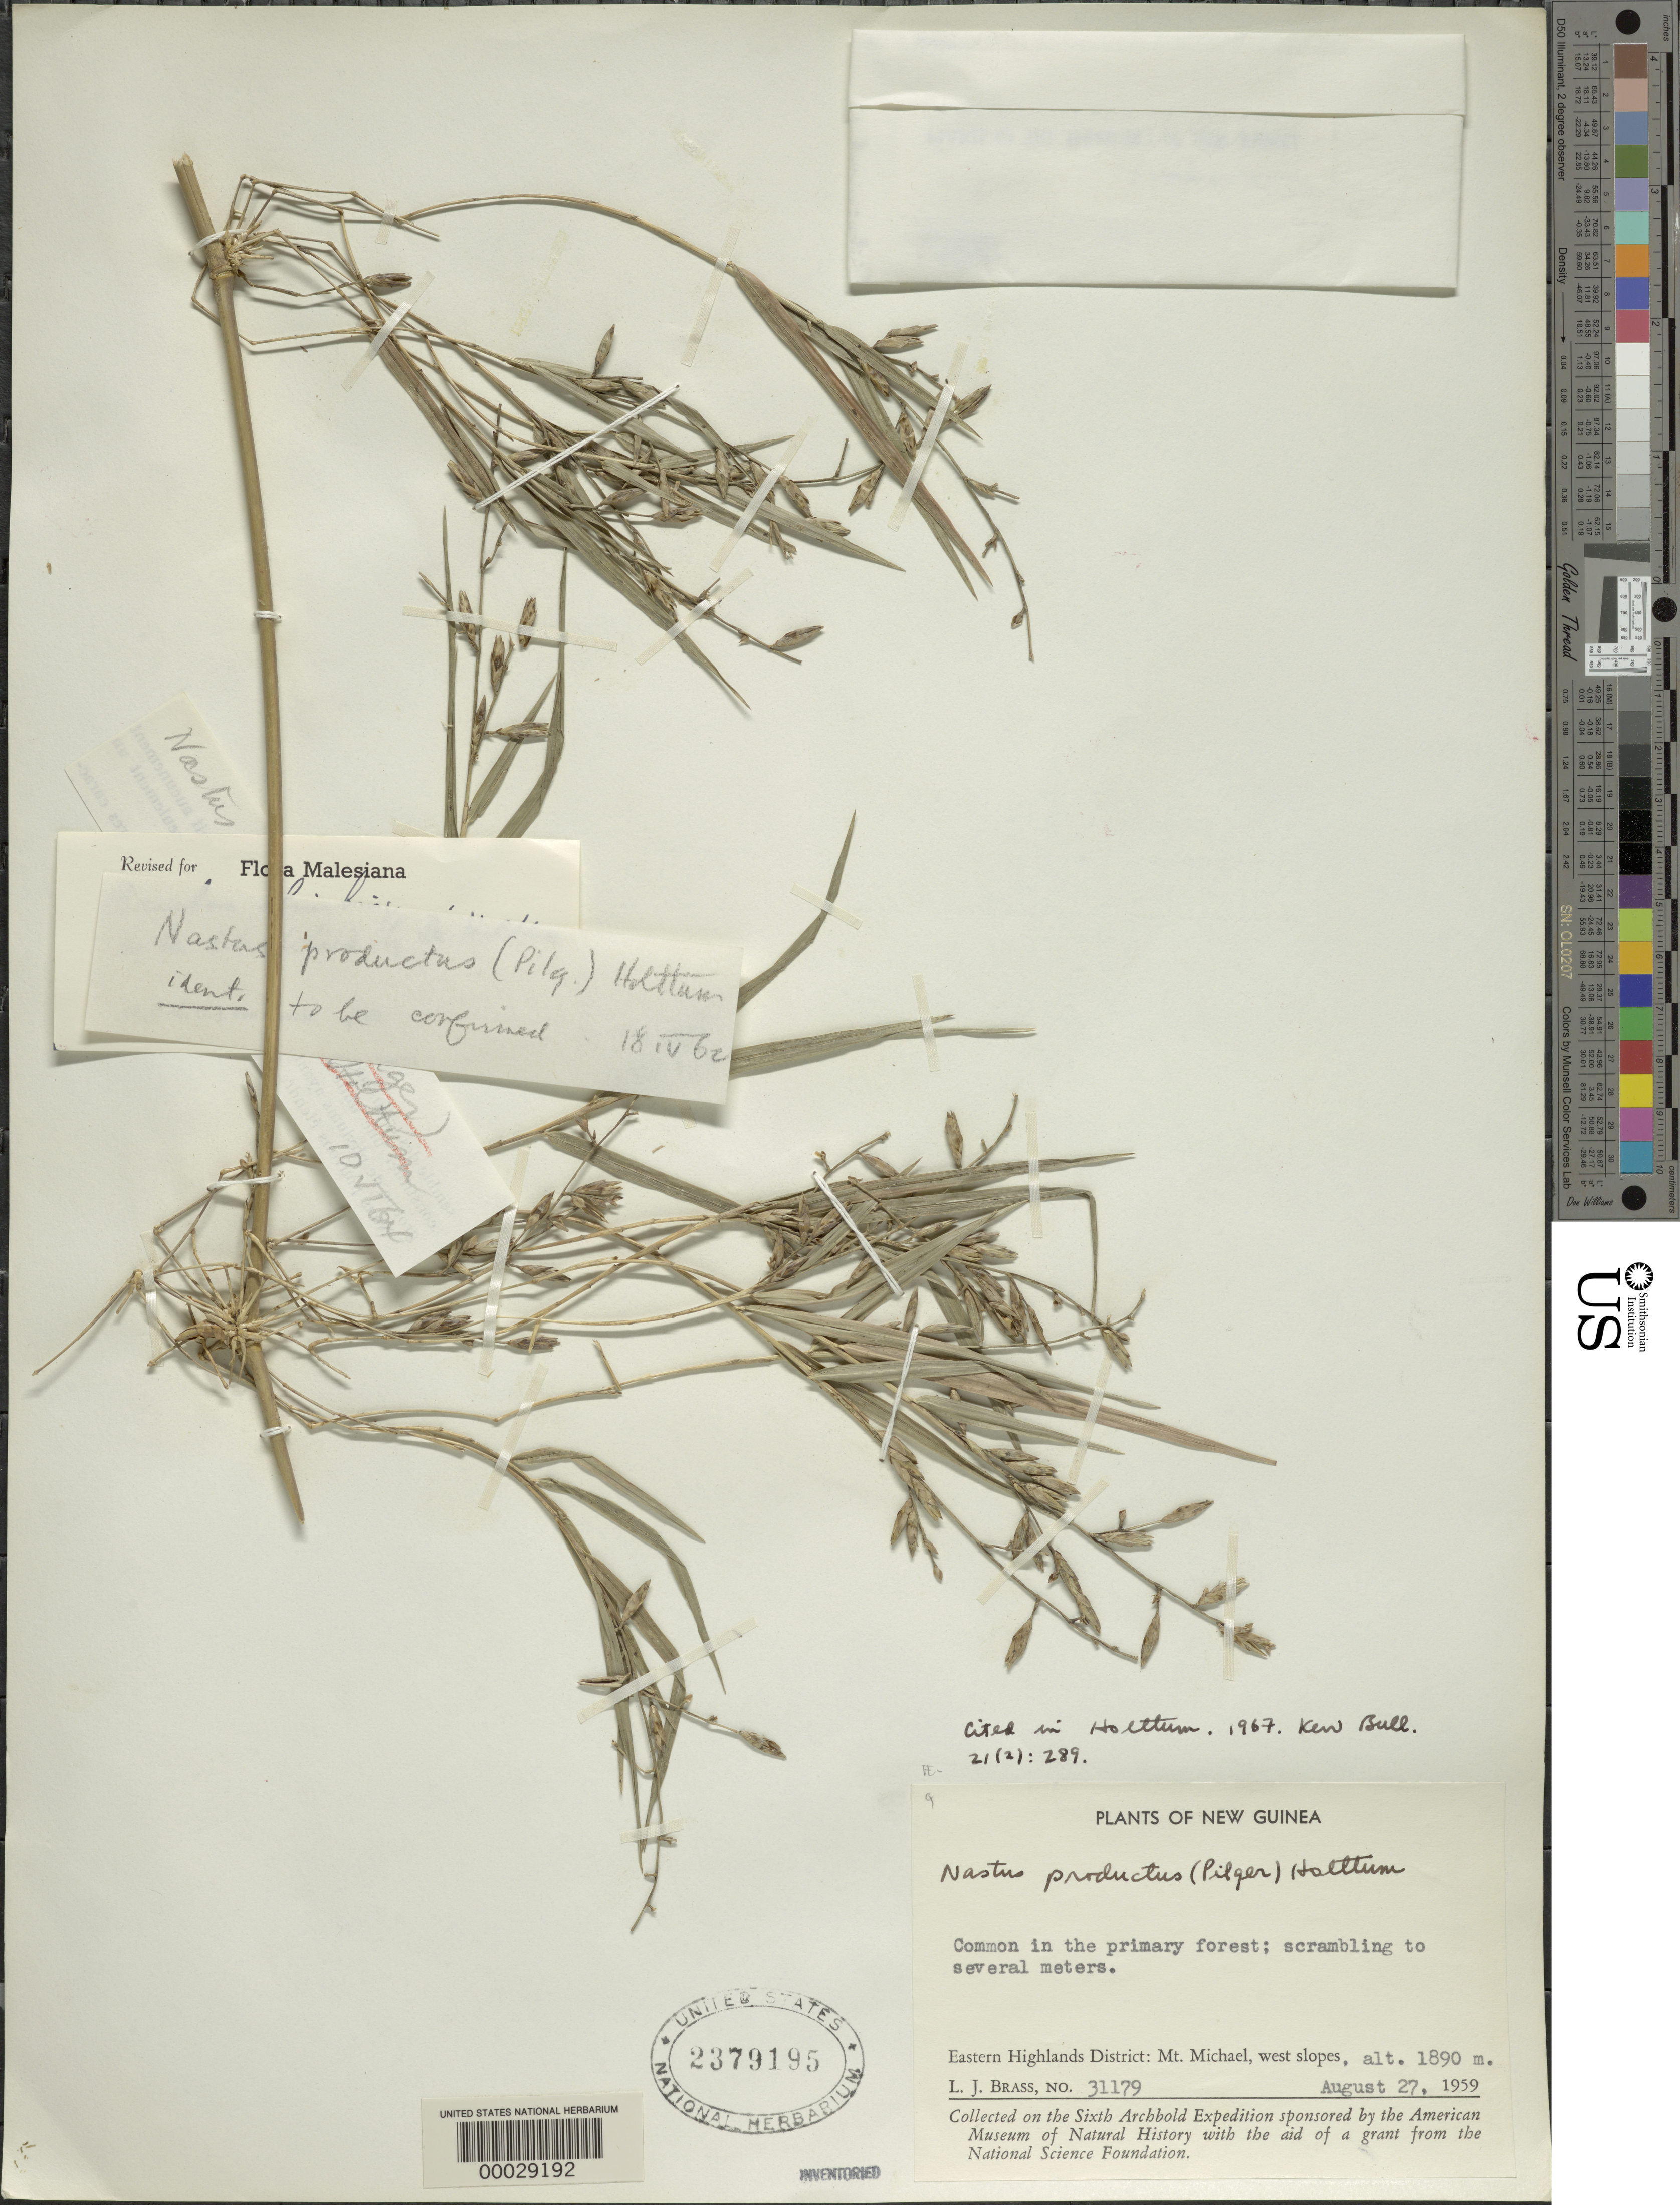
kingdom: Plantae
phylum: Tracheophyta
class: Liliopsida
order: Poales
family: Poaceae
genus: Nastus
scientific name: Nastus productus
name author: (Pilg.) Holttum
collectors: L. J. Brass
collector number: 31179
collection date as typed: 27 Aug 1959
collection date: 1959-08-27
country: Papua New Guinea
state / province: Eastern Highlands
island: New Guinea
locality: Mt. michael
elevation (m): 1890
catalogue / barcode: US 2379195